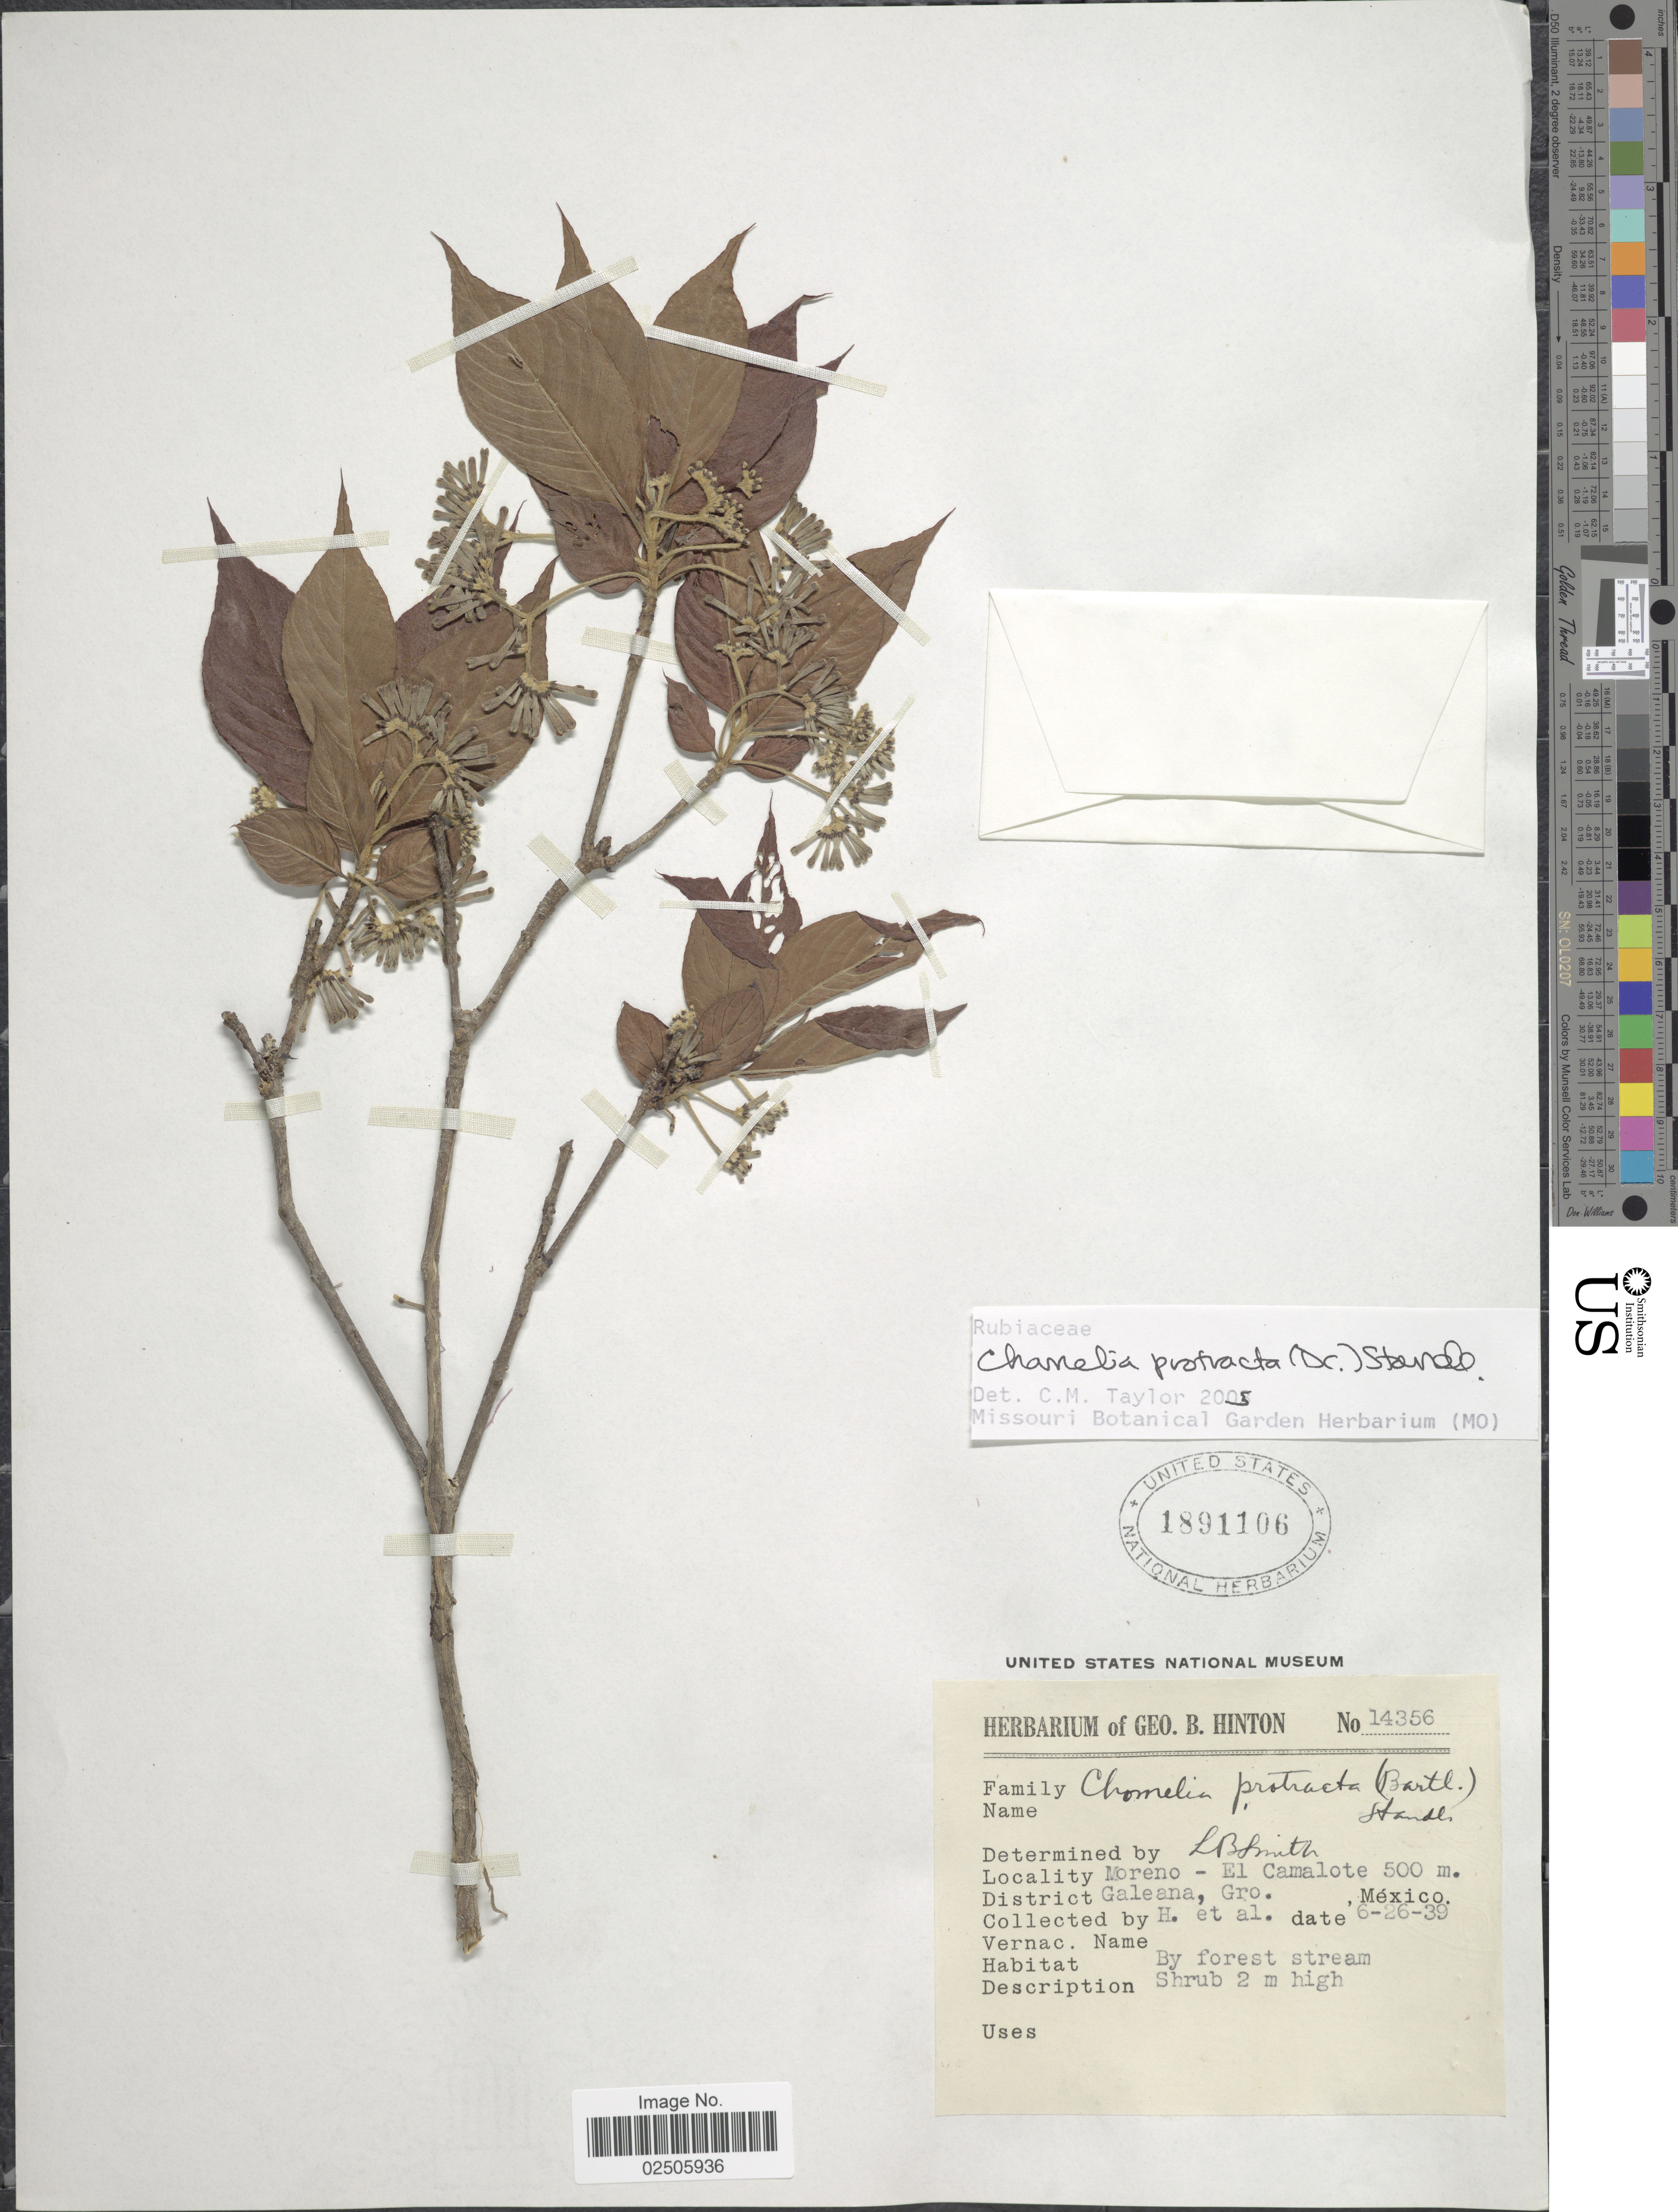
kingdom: Plantae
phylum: Tracheophyta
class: Magnoliopsida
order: Gentianales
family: Rubiaceae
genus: Chomelia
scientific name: Chomelia protracta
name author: (Bartl. ex DC.) Standl.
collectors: G. B. Hinton & et al.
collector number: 14356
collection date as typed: Transcribed d/m/y: 26/6/39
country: Mexico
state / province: Guerrero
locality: Moreno - El Camalote, District Galeana, Gro.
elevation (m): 500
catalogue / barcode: US 1891106